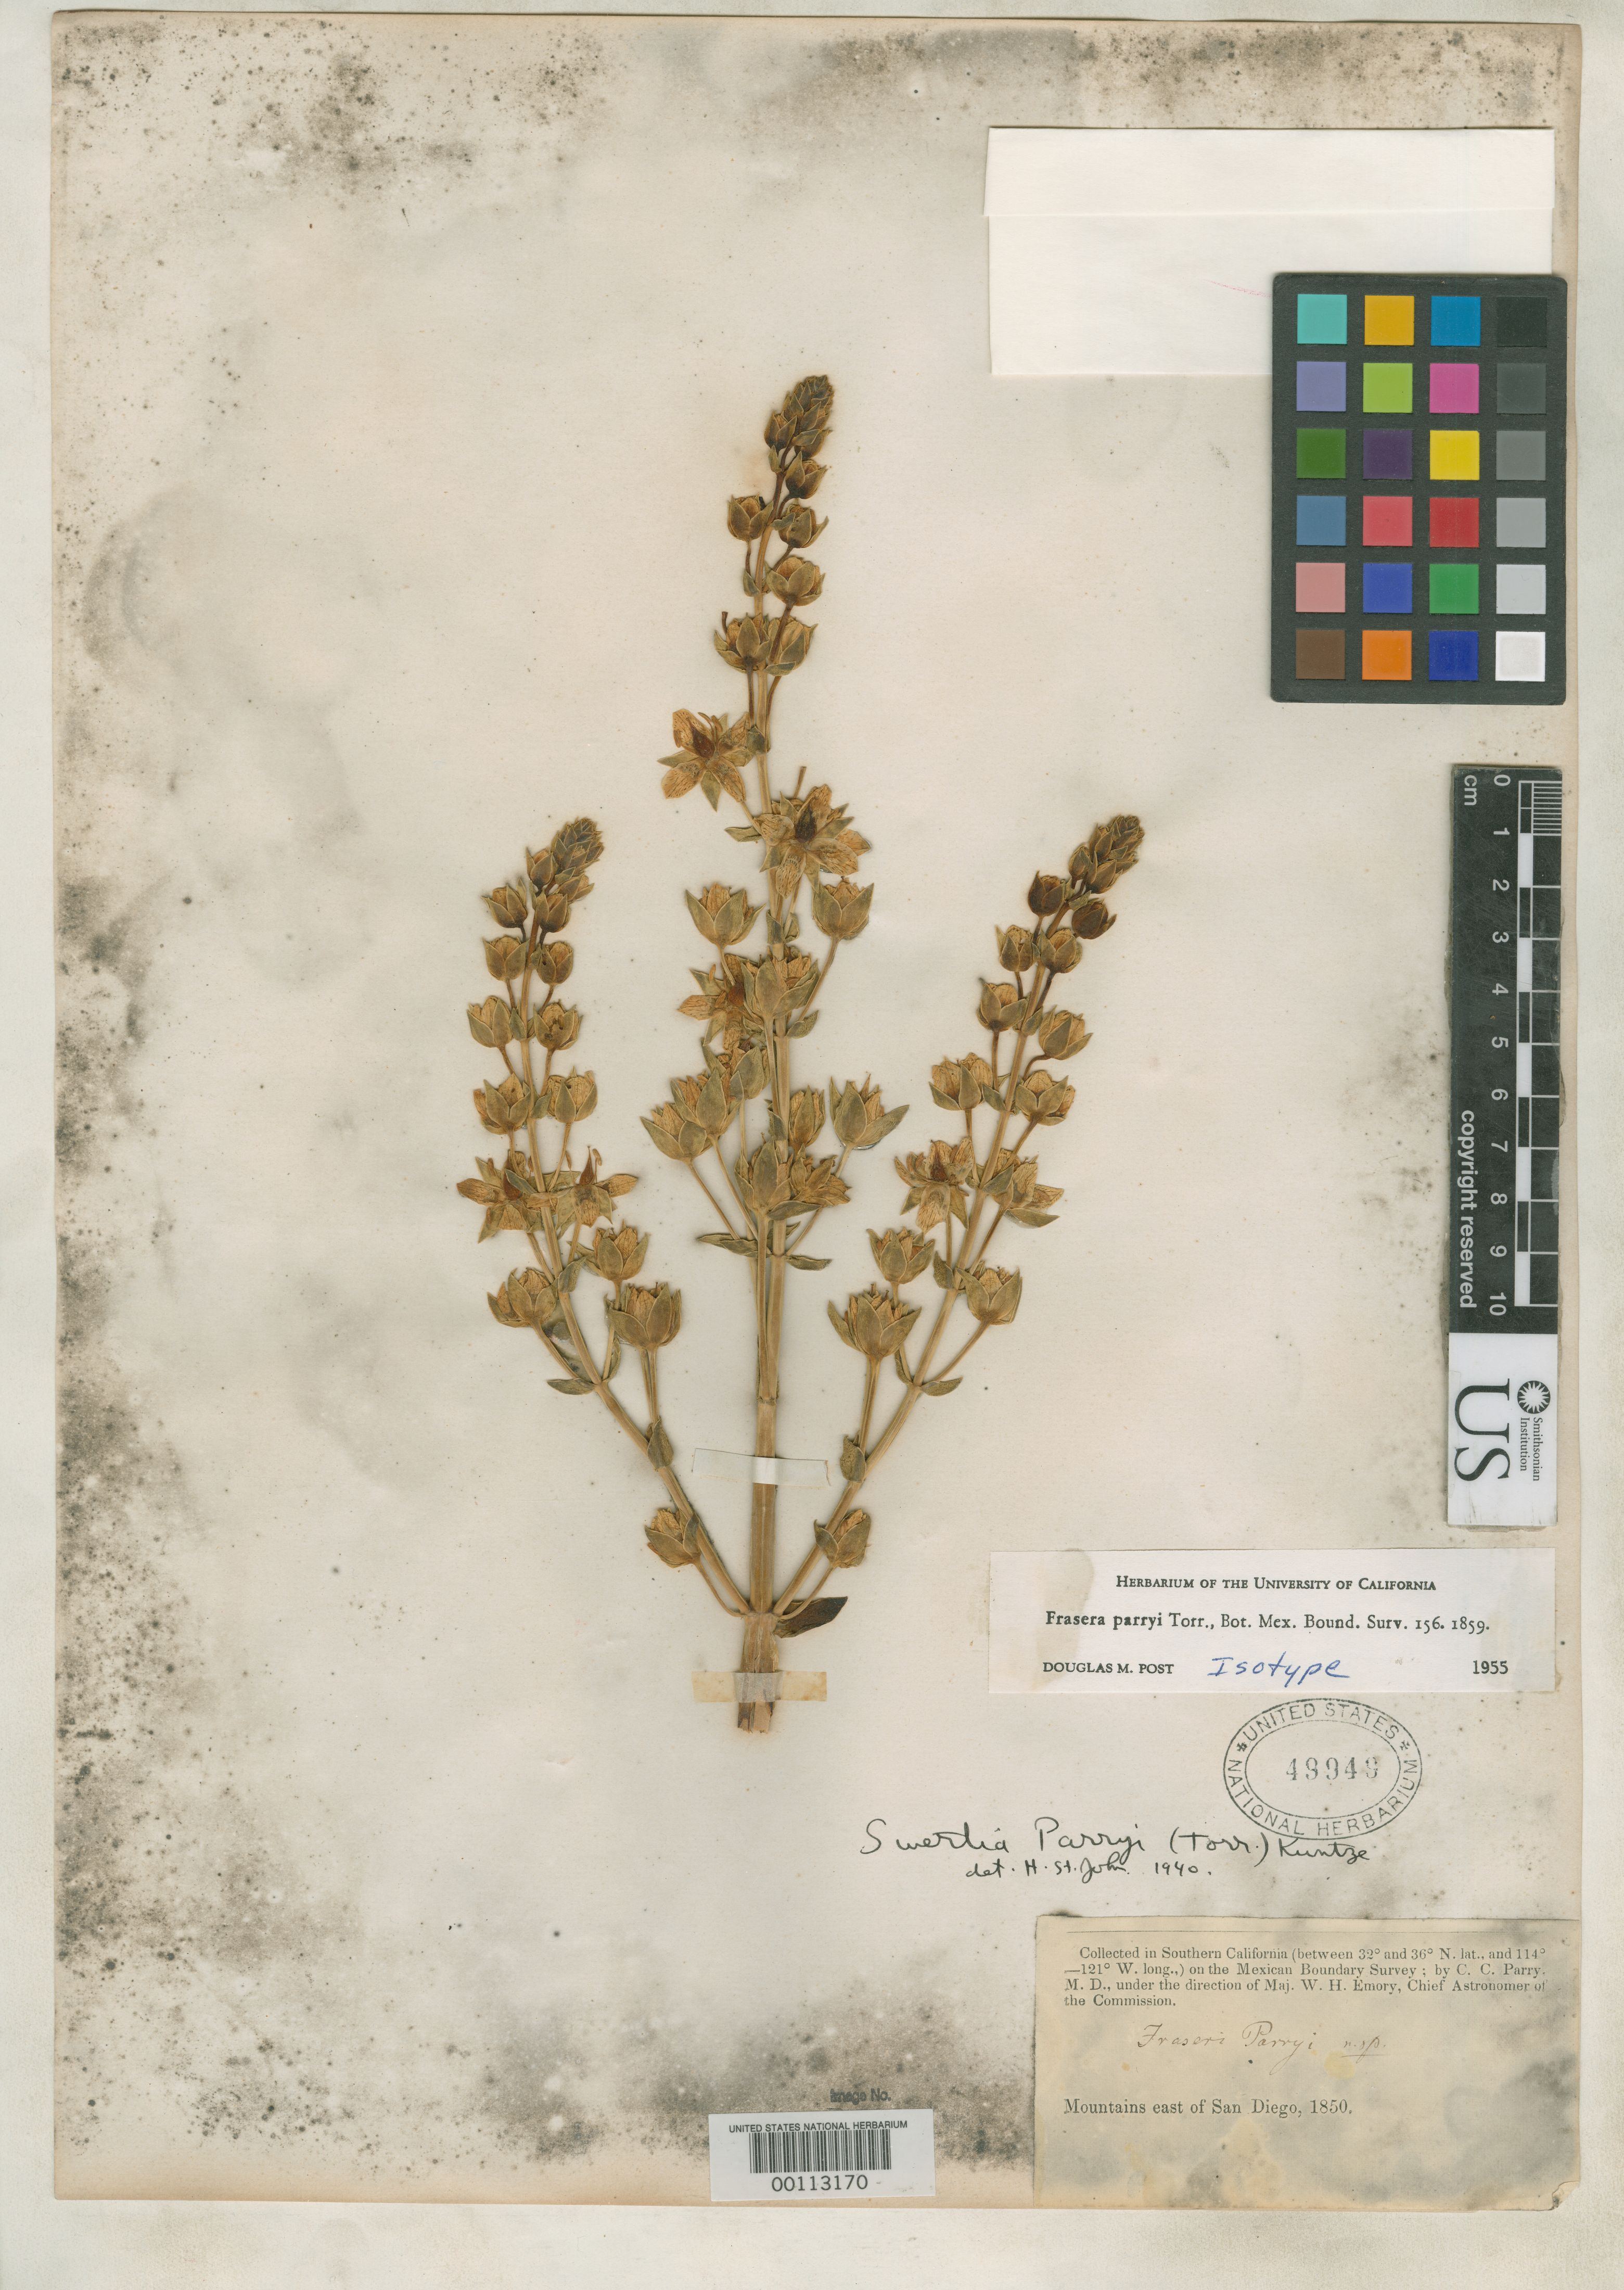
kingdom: Plantae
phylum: Tracheophyta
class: Magnoliopsida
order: Gentianales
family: Gentianaceae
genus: Frasera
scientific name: Frasera parryi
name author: Torr. in Emory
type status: Isotype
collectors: C. C. Parry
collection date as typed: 1850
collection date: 1850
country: United States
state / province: California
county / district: San Diego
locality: Mountains of San Diego.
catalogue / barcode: US 49949